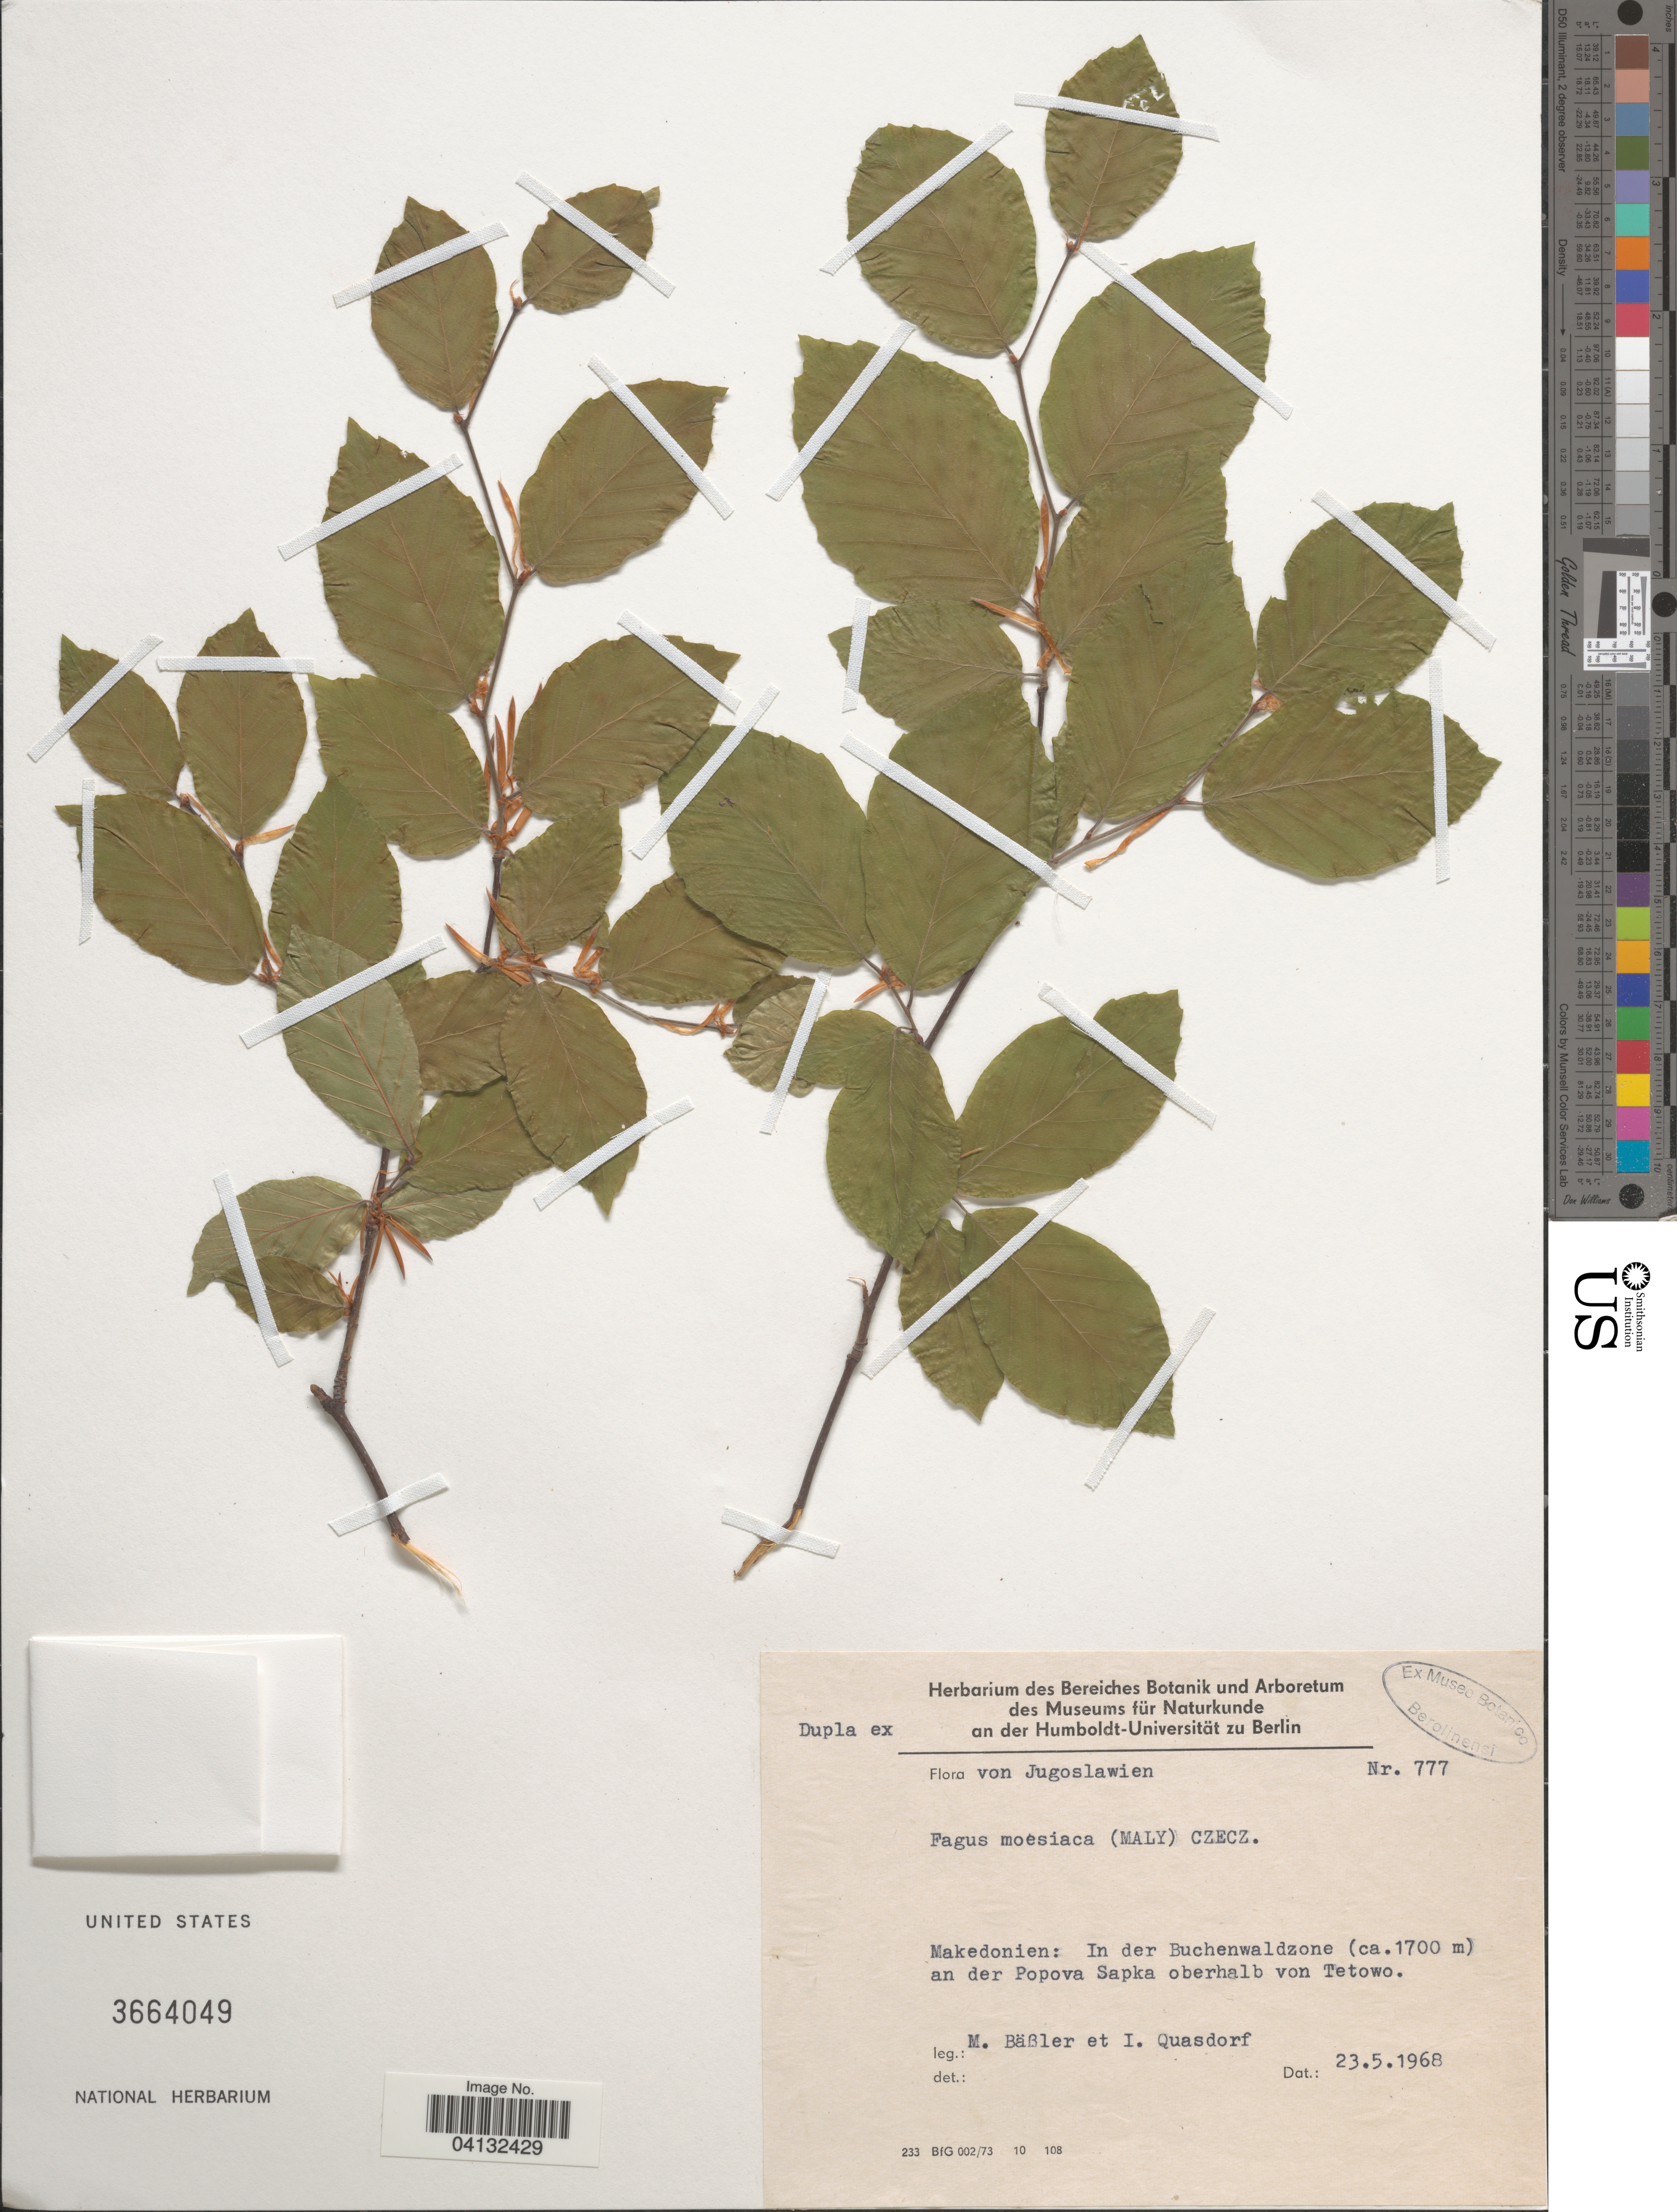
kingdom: Plantae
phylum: Tracheophyta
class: Magnoliopsida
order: Fagales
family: Fagaceae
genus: Fagus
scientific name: Fagus x moesiaca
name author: (K. Malý) Czeczott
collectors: M. Bässler & I. Quasdorf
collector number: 777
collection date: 1968-05-23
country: North Macedonia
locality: Makedonien: In der Buchenwaldzone an der Popova Sapka oberhalb von Tetowo.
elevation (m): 1700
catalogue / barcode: US 3664049